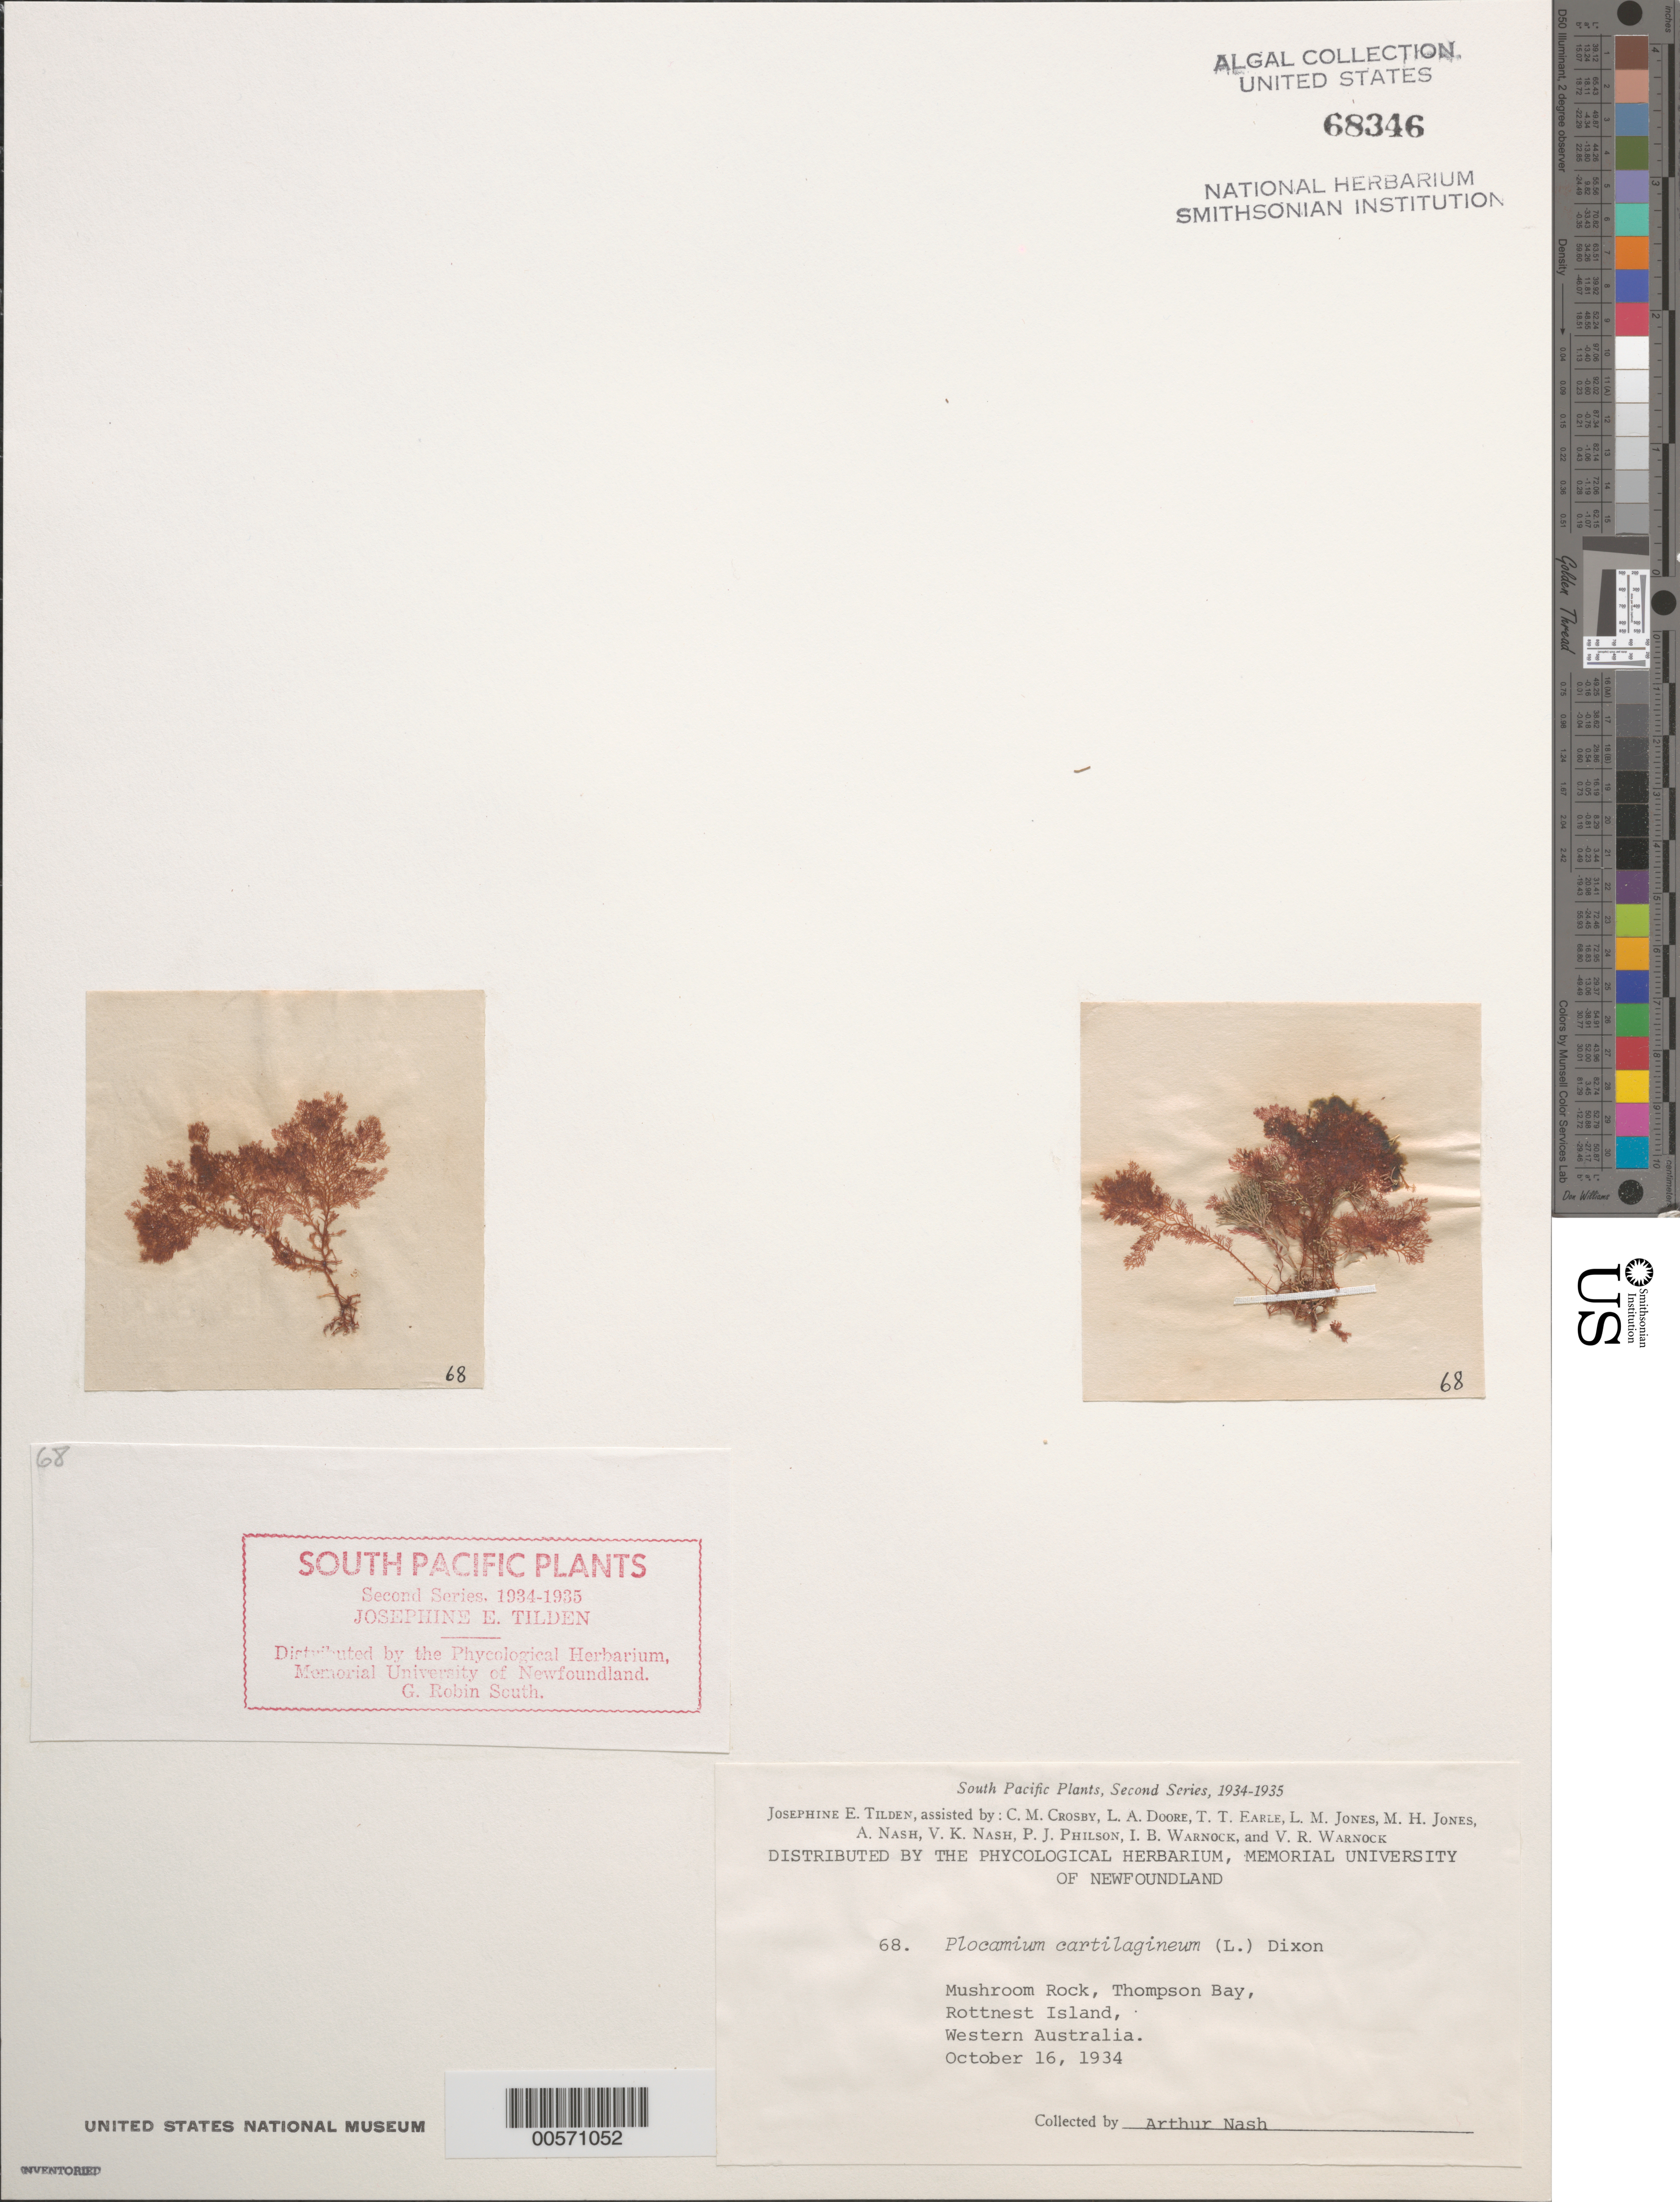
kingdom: Plantae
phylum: Rhodophyta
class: Florideophyceae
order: Plocamiales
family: Plocamiaceae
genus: Plocamium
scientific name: Plocamium cartilagineum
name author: (L.) P.S. Dixon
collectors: A. Nash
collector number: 68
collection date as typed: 16 Oct 1934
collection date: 1934-10-16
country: Australia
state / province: Western Australia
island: Rottnest Island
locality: Mushroom Rock, Thompson Bay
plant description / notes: Tilden, South Pacific Plants, Second Series, 1934-1935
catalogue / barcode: US 68346